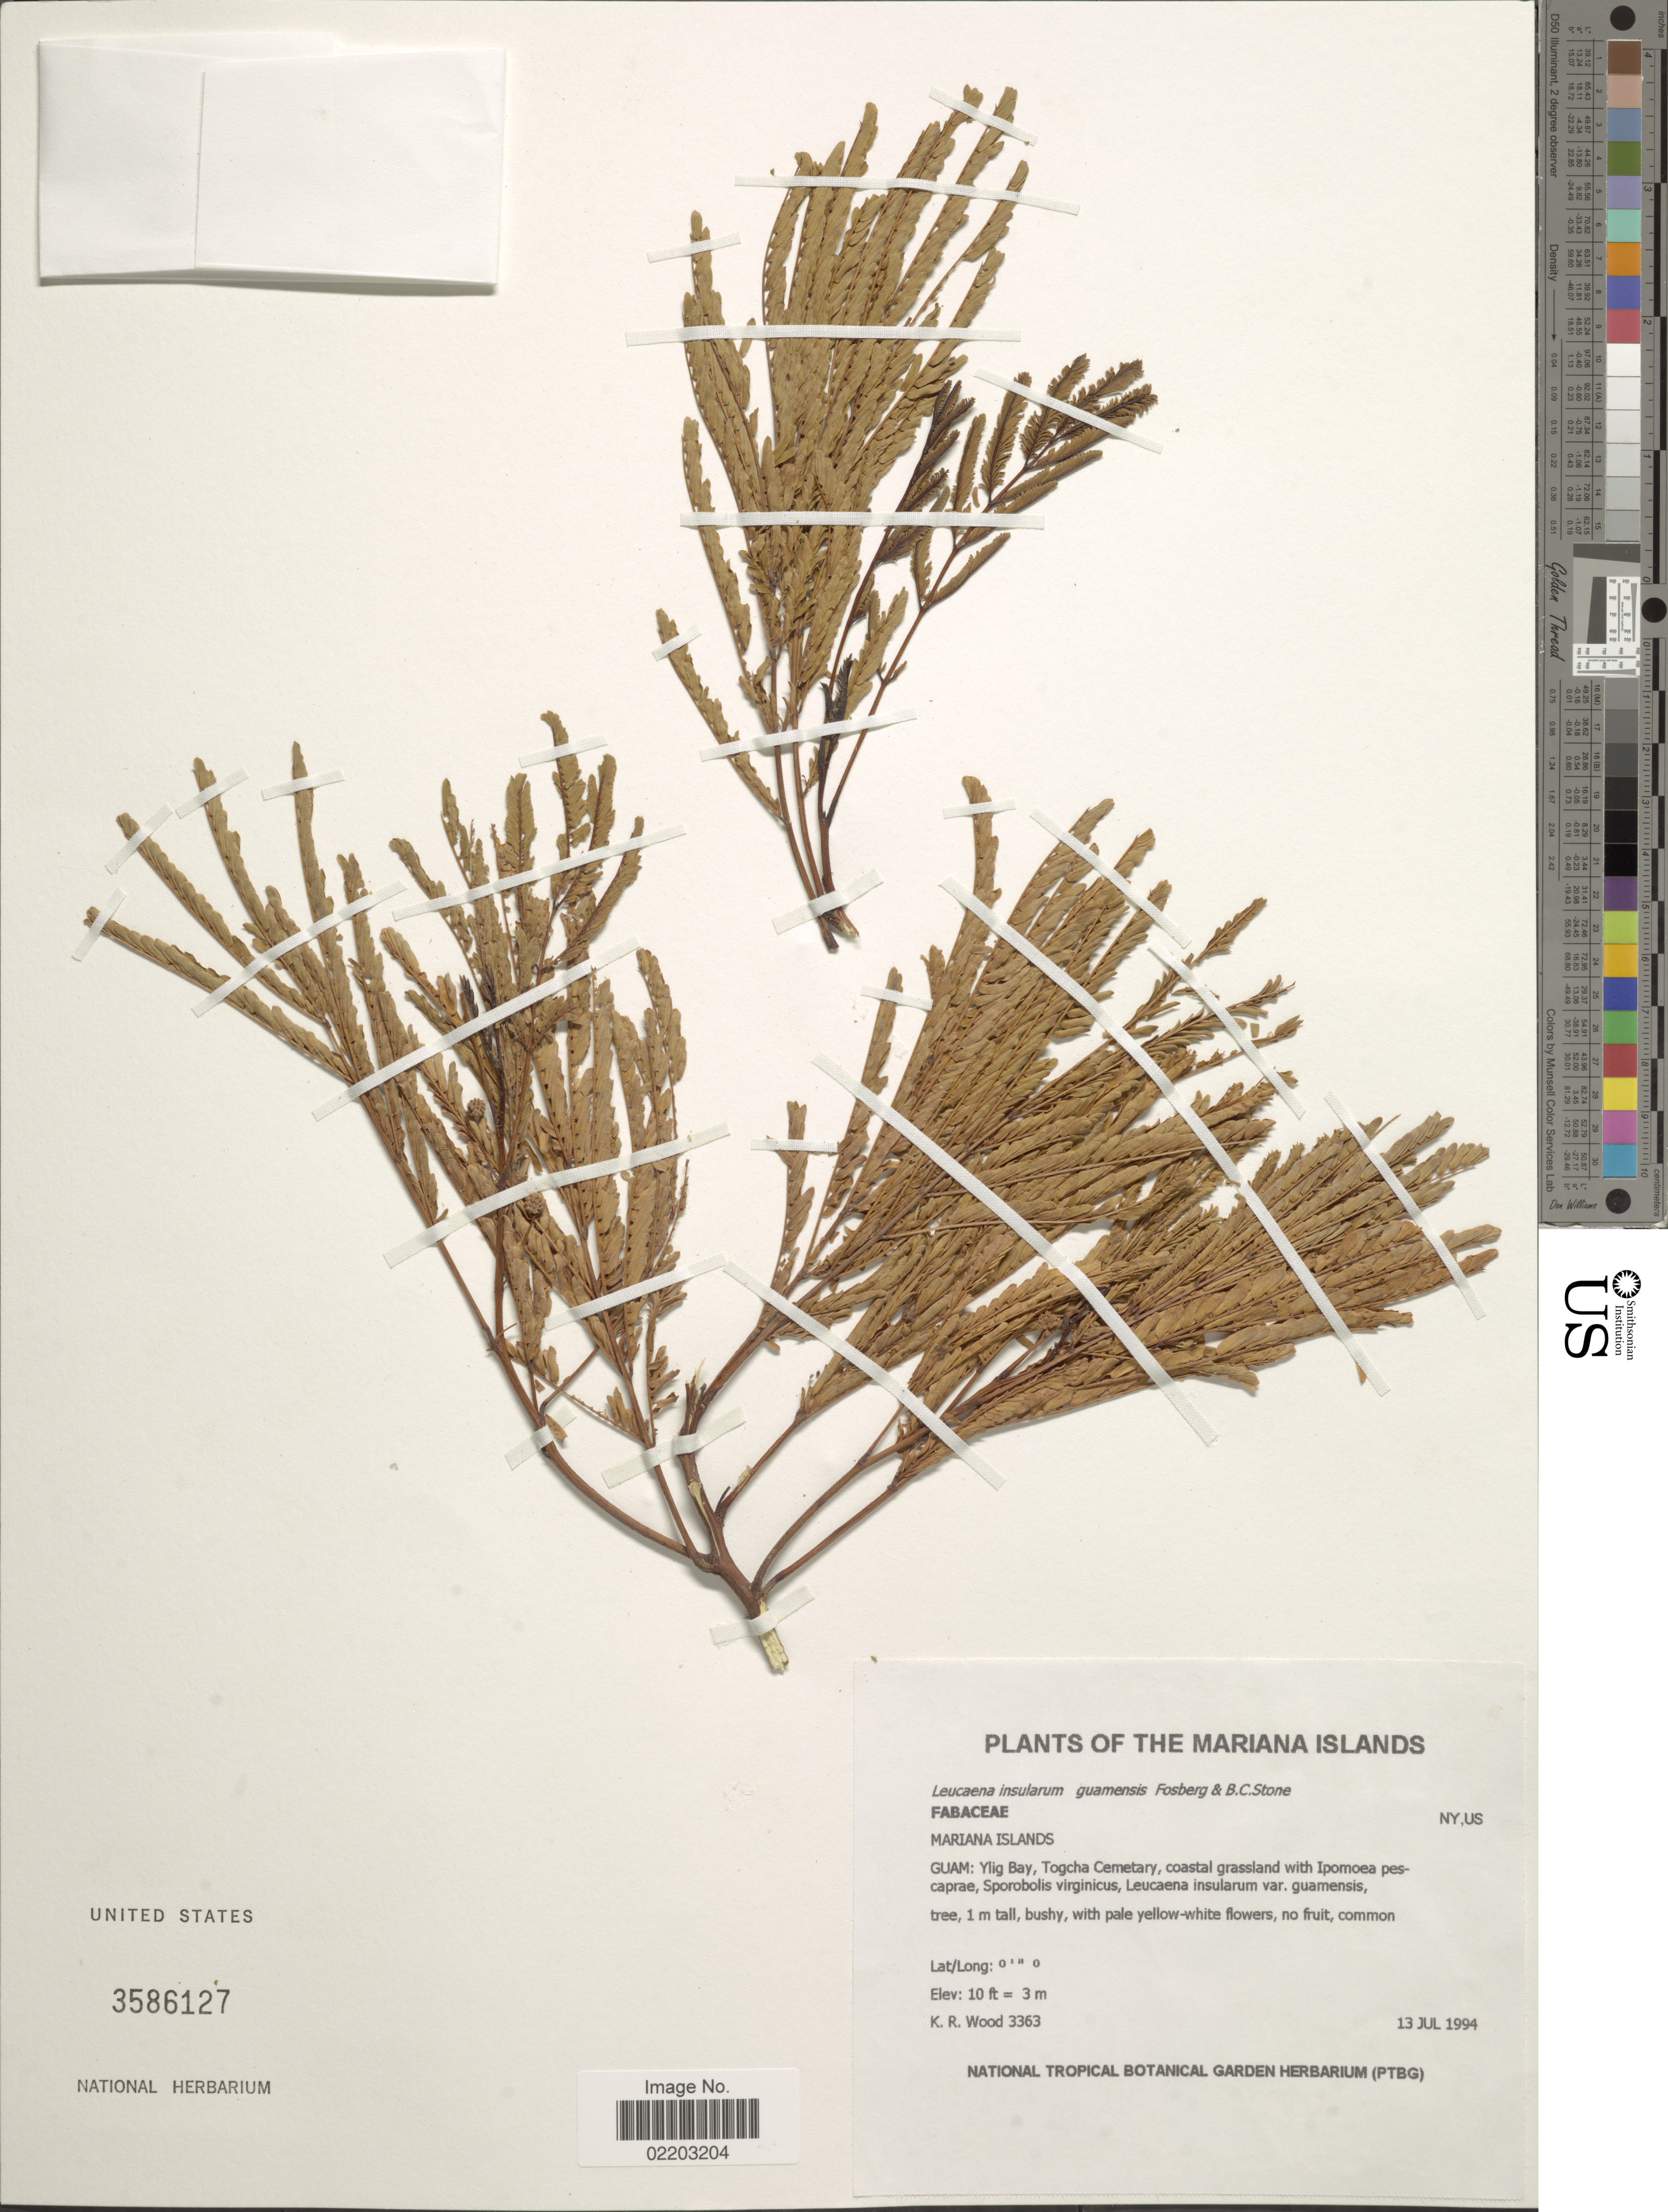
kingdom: Plantae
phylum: Tracheophyta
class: Magnoliopsida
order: Fabales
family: Fabaceae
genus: Schleinitzia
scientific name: Schleinitzia fosbergii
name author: Nevl. & Niez.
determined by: Wagner, W. L., (BOT), Smithsonian Institution - National Museum of Natural History (UNITED STATES)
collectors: K. R. Wood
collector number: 3363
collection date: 1994-07-13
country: Guam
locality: The Mariana Islands, Ylig Bay, Togcha Cemetary, coastal grassland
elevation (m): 3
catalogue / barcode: US 3586127